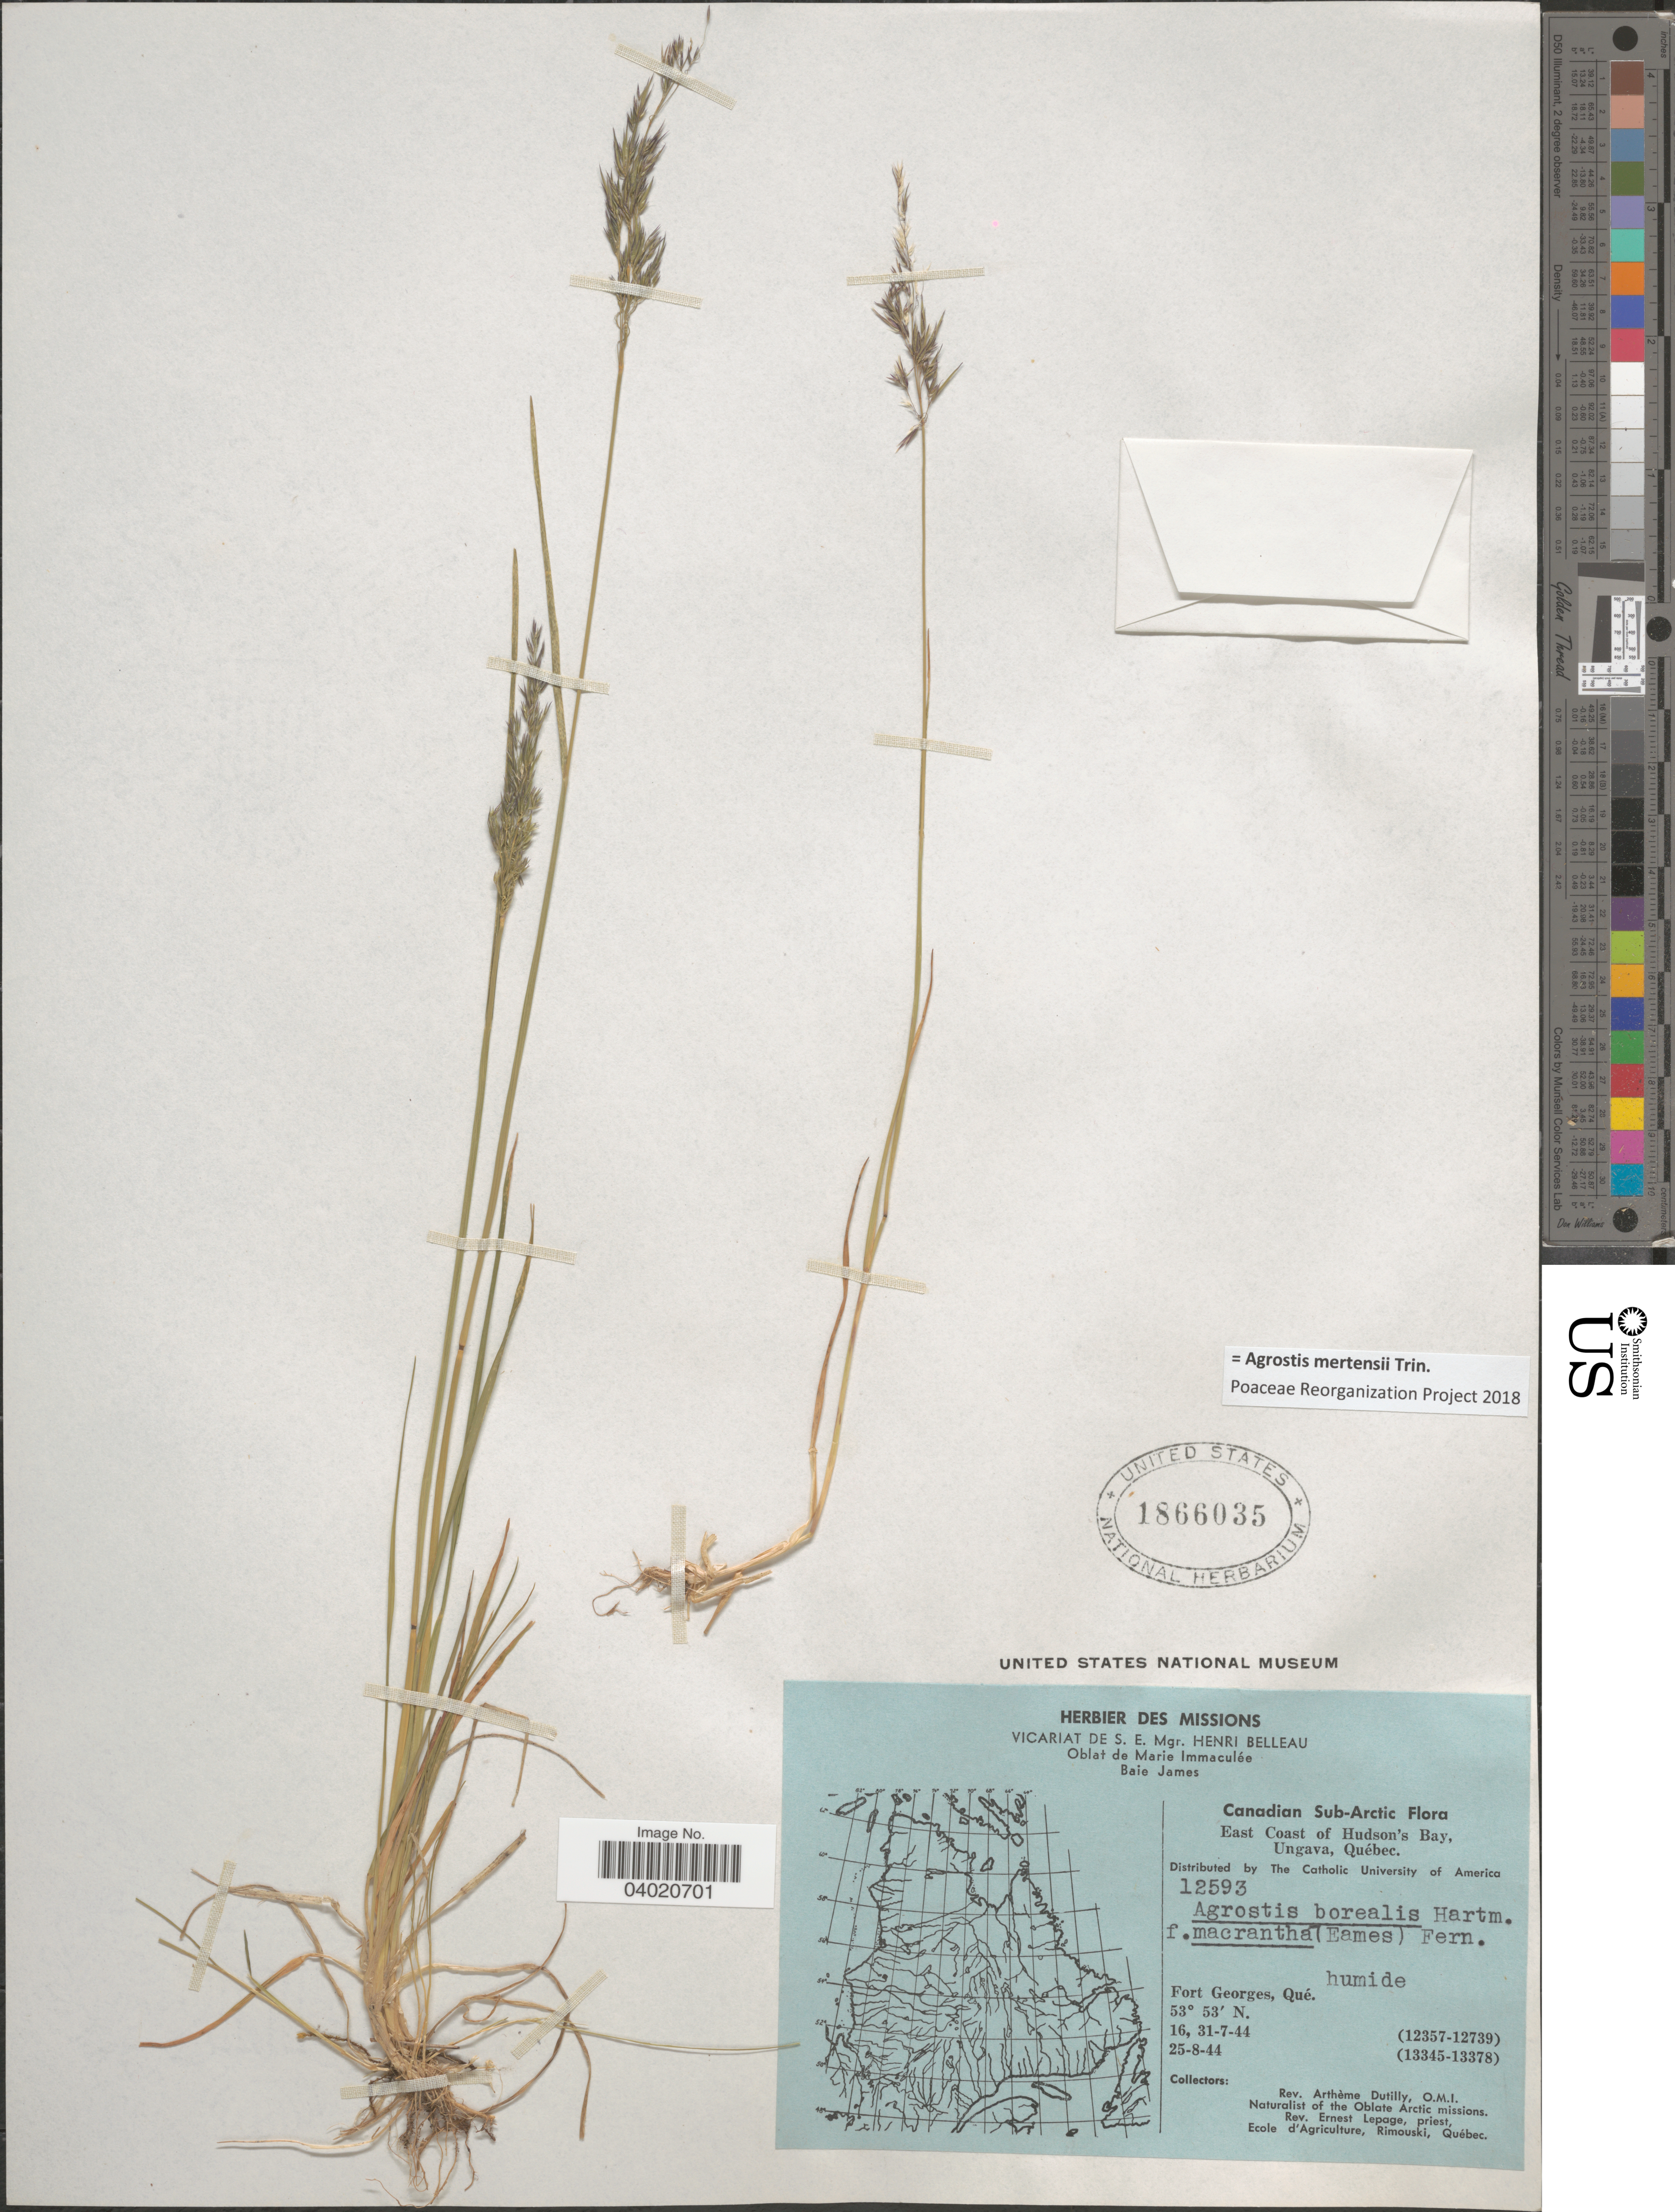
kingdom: Plantae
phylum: Tracheophyta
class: Liliopsida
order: Poales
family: Poaceae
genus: Agrostis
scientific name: Agrostis mertensii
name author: Trin.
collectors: A. Dutilly & E. Lepage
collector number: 12593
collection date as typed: Transcribed d/m/y: 16/7/44 to 25/8/44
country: Canada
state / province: Quebec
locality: Canadian Sub-Arctic. East Coast of Hudson's Bay, Ungava. Fort Georges.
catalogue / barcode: US 1866035